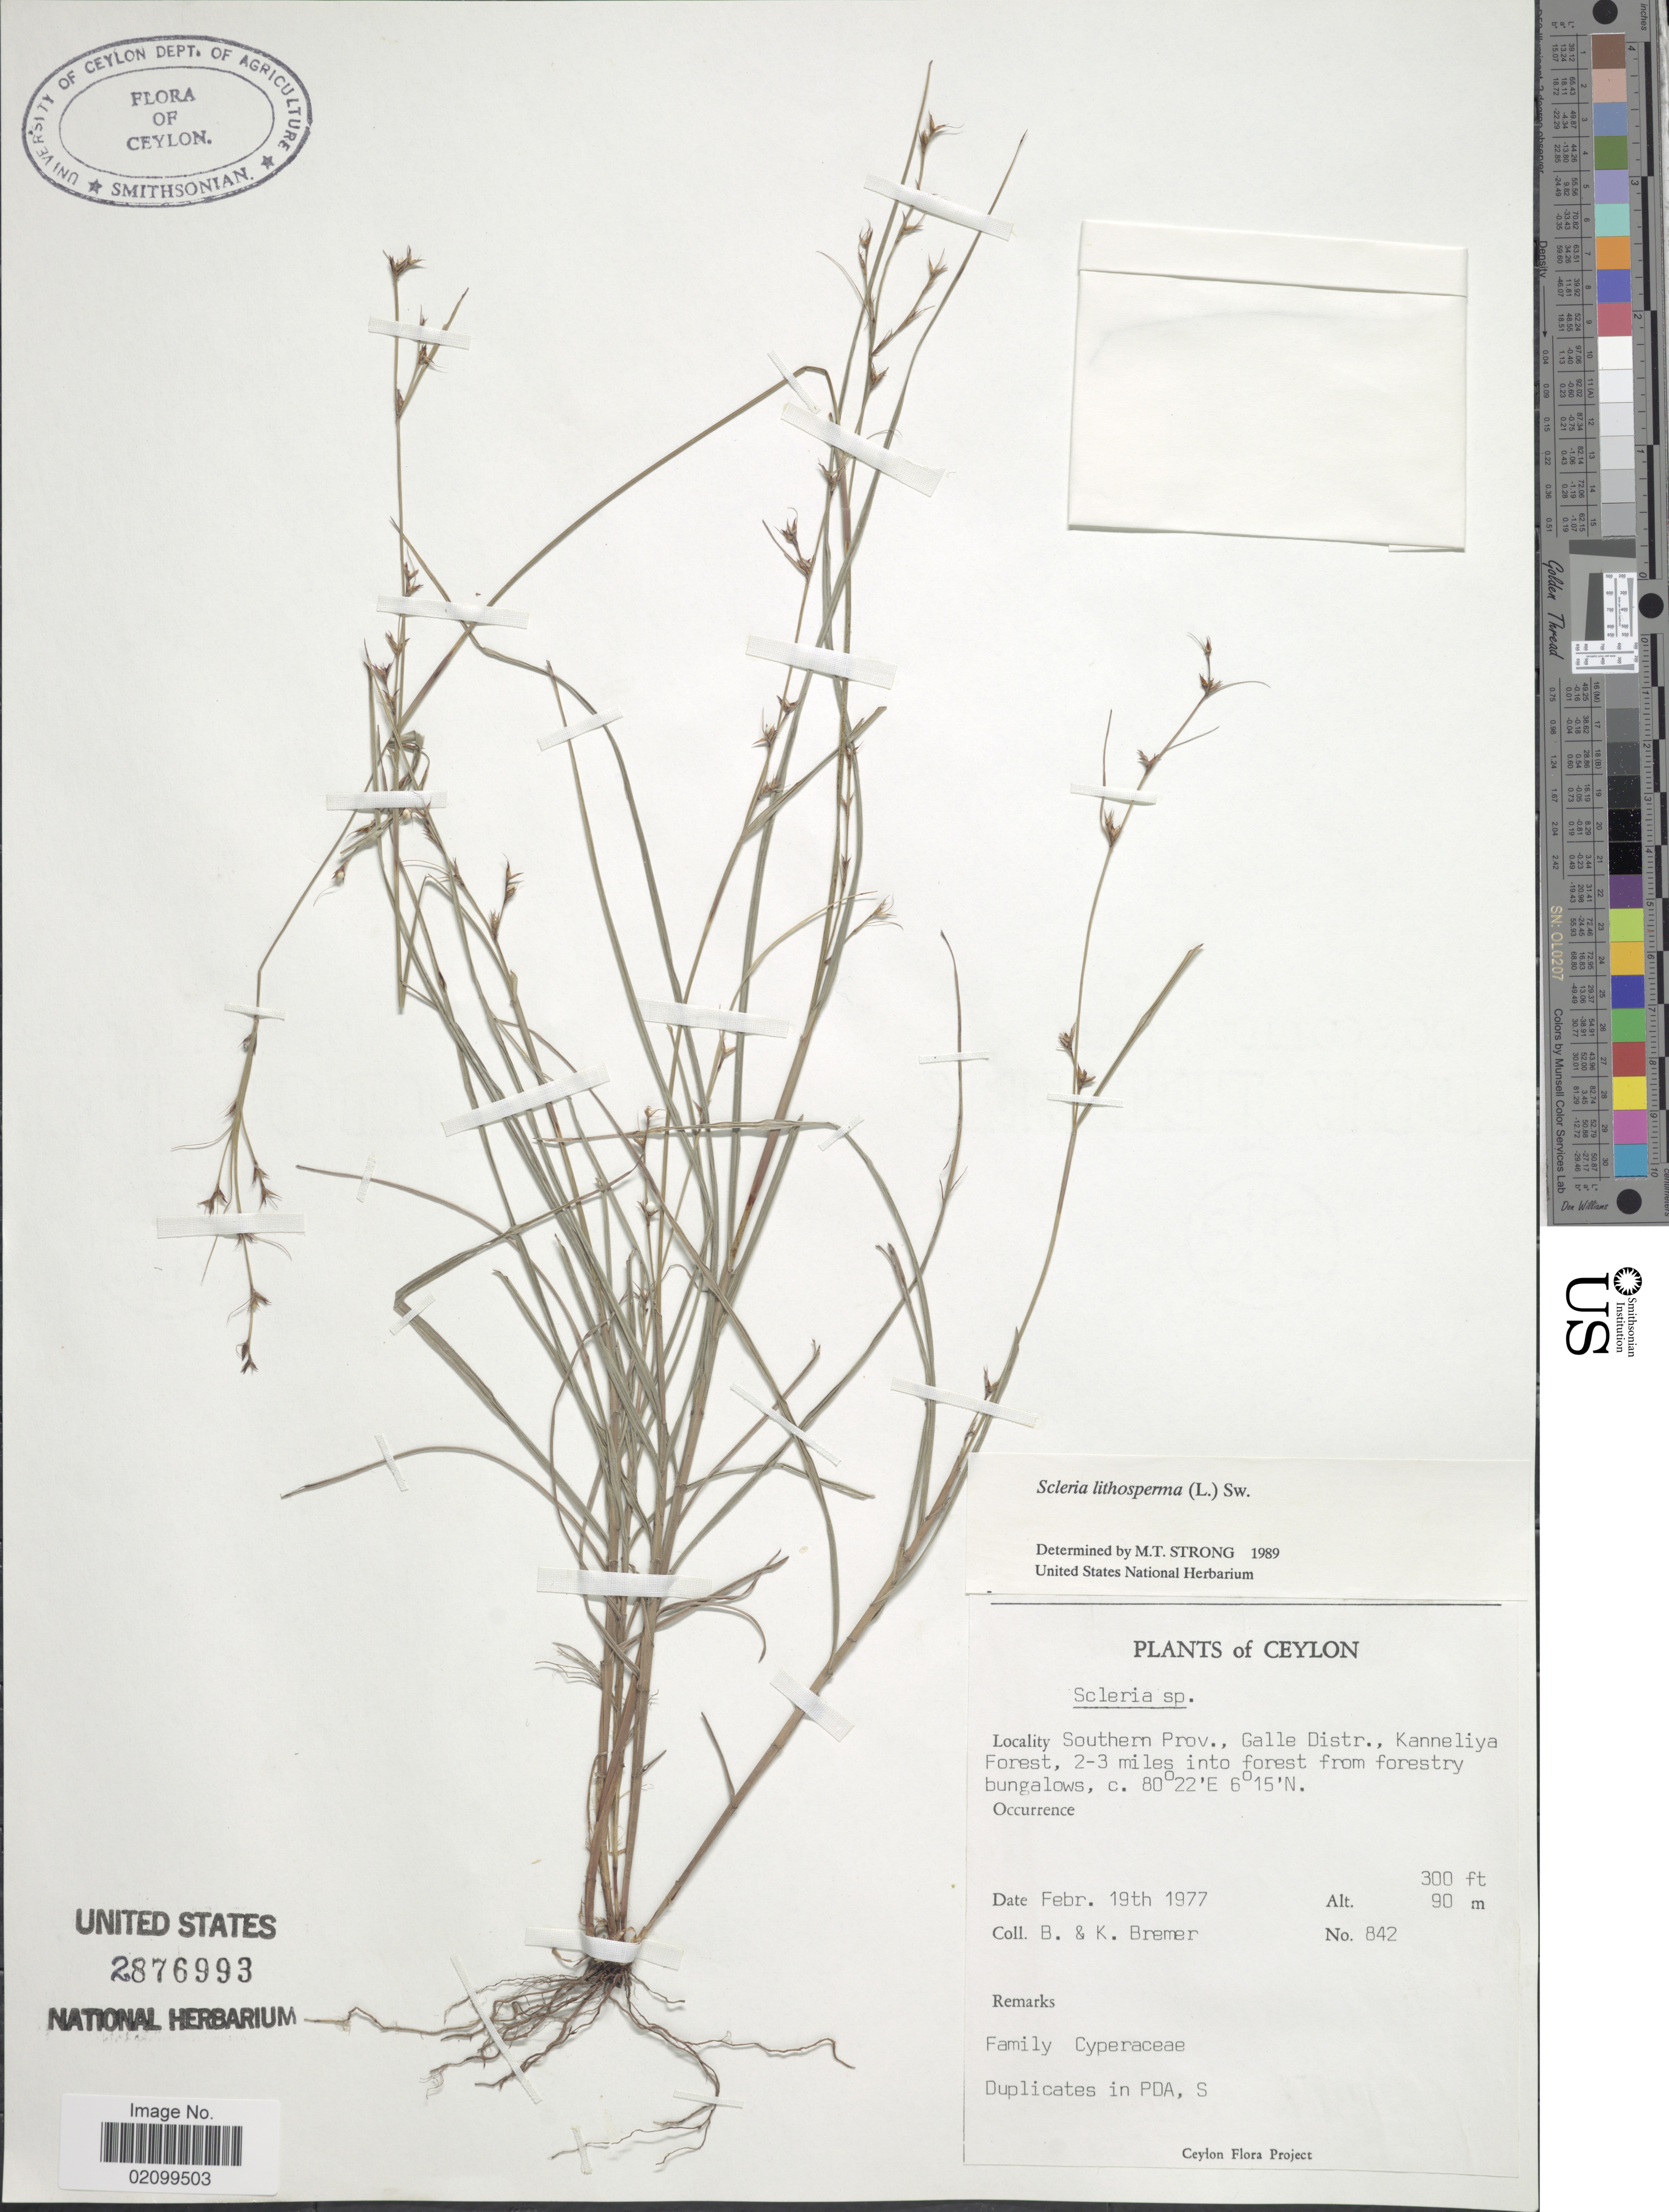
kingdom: Plantae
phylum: Tracheophyta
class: Liliopsida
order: Poales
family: Cyperaceae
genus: Scleria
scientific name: Scleria lithosperma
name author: (L.) Sw.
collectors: B. Bremer & K. Bremer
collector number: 842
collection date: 1977-02-19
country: Sri Lanka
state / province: Southern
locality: Ceylon. Southern Prov., Galle Distr., Kanneliya Forest, 2-3 miles into forest from forestry bungalows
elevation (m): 91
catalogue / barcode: US 2876993